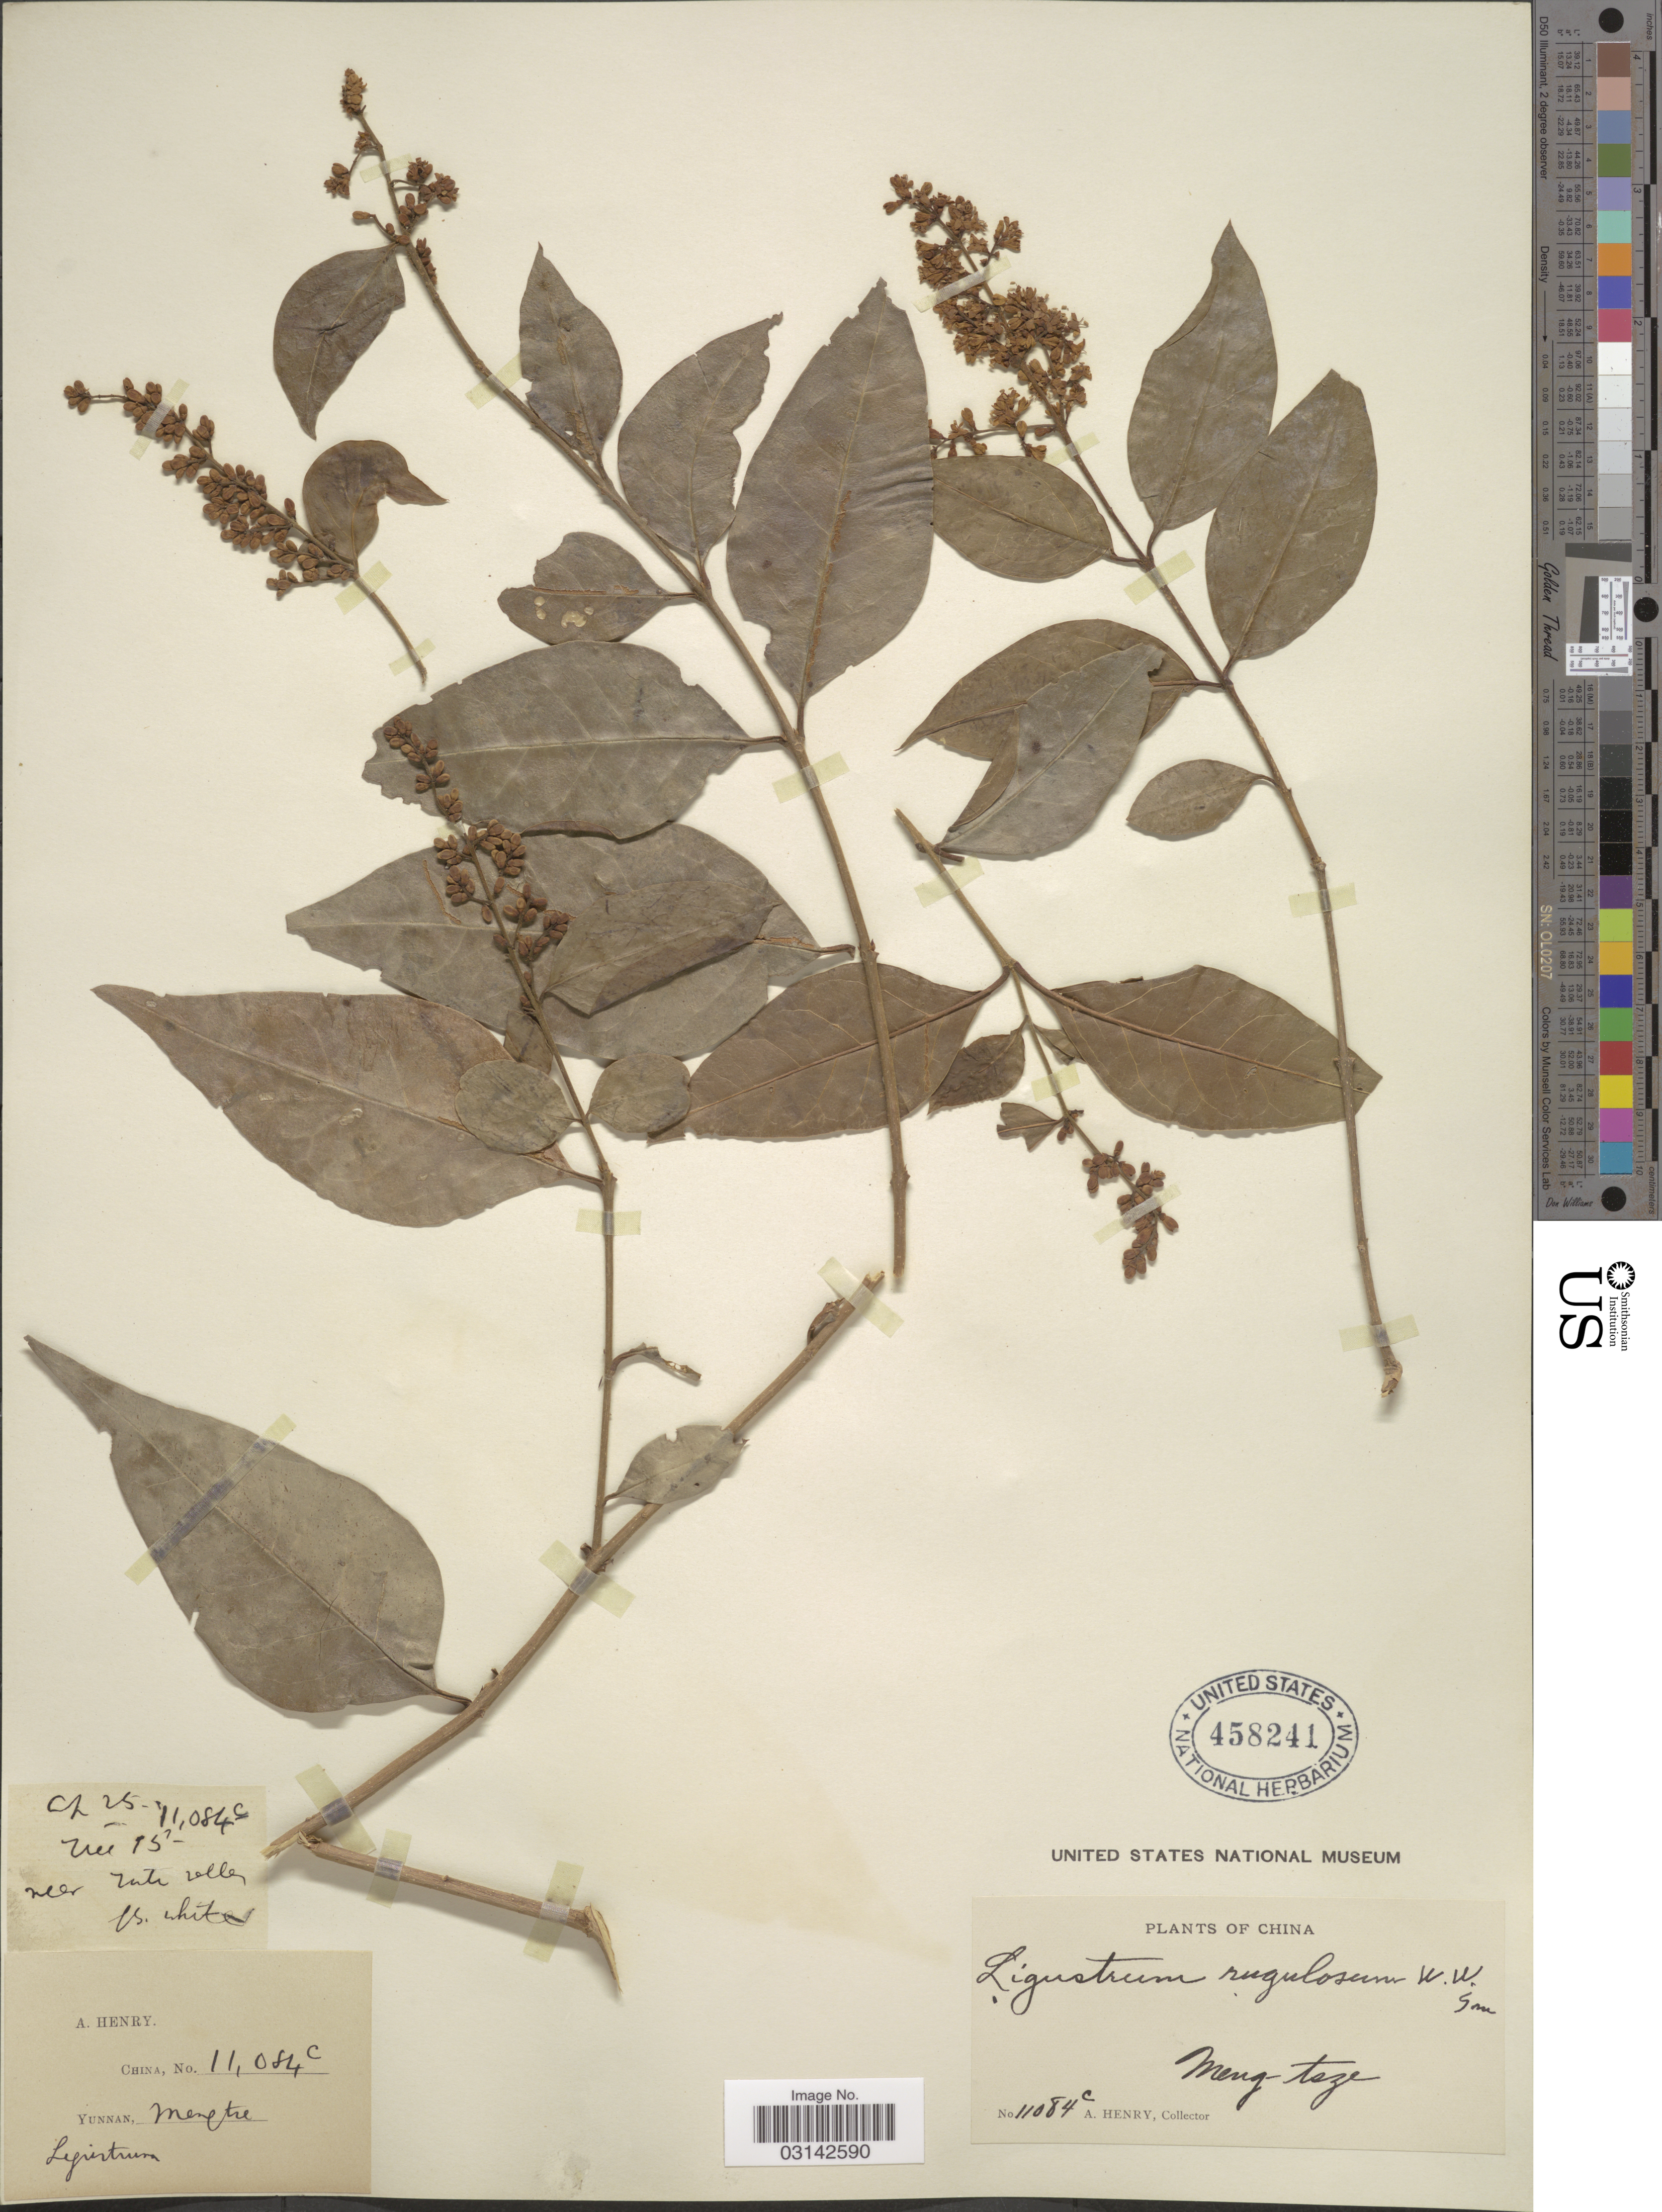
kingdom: Plantae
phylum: Tracheophyta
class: Magnoliopsida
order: Lamiales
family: Oleaceae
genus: Ligustrum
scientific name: Ligustrum compactum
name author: (Wall. ex G. Don) Hook. f. & Thomson ex Brandis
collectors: A. Henry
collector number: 11084 C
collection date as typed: Transcribed d/m/y: /5/15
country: China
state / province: Yunnan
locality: Meng-tsze, near Tuti valley.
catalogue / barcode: US 458241